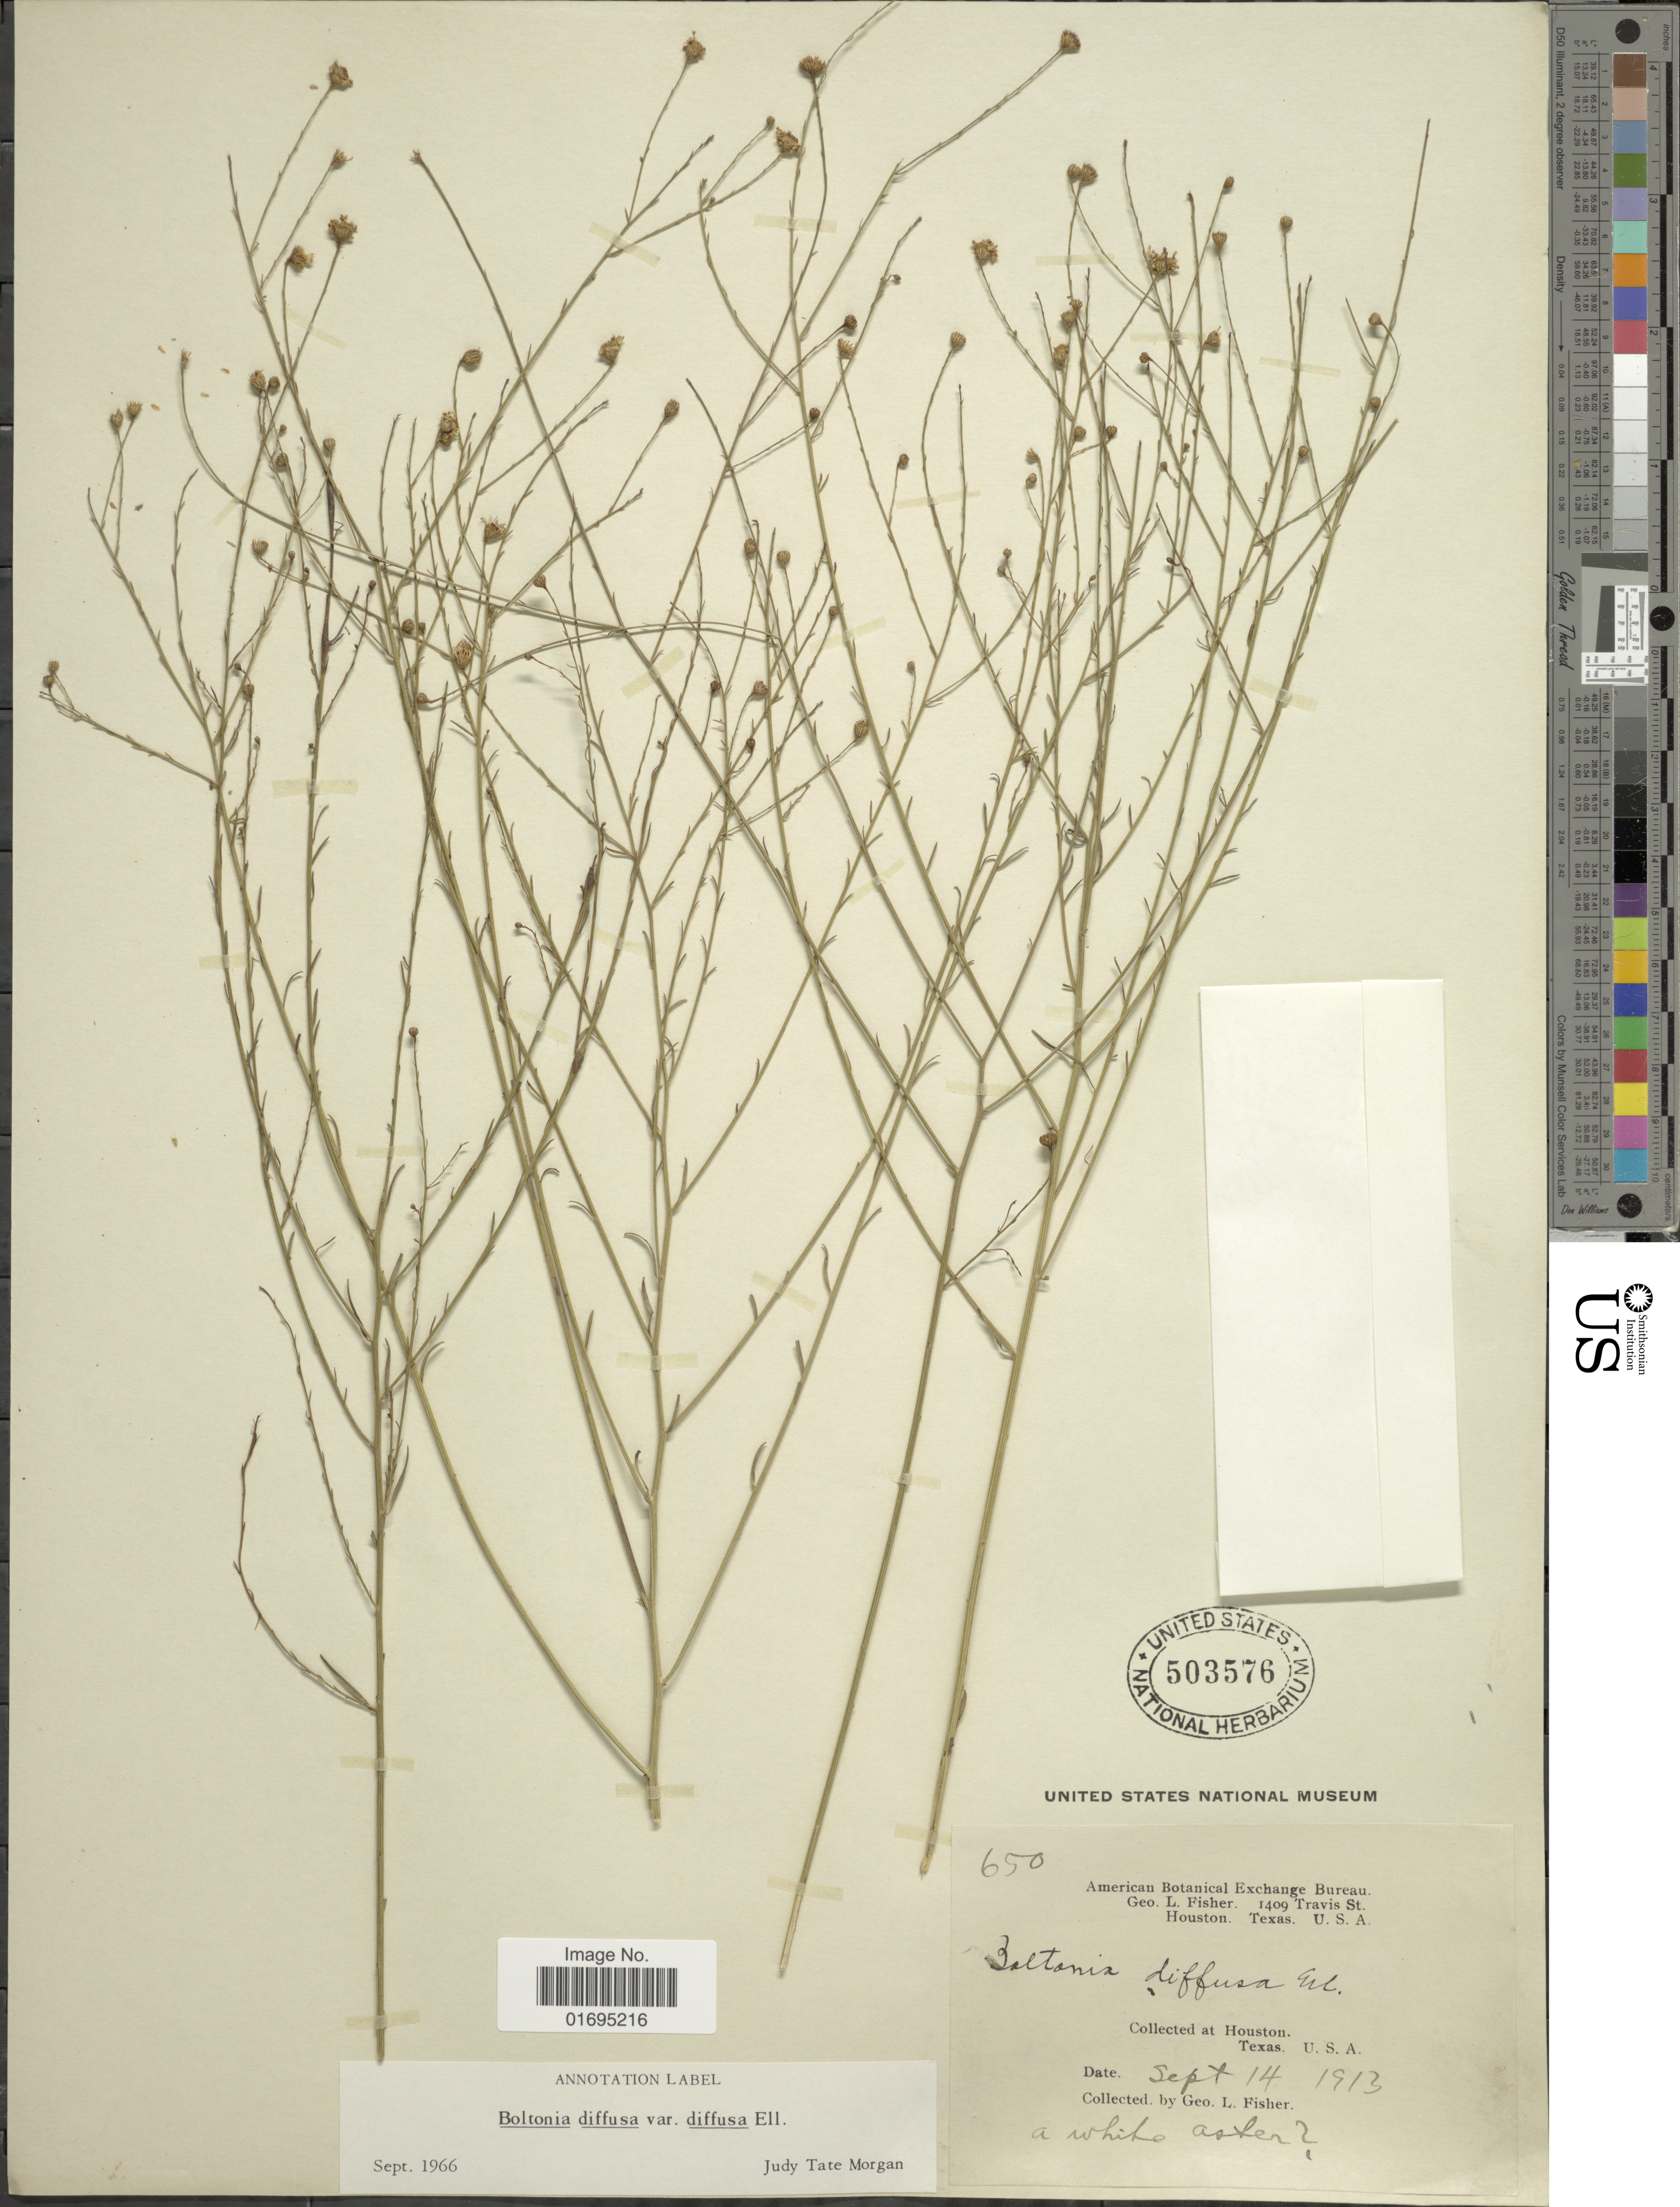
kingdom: Plantae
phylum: Tracheophyta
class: Magnoliopsida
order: Asterales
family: Asteraceae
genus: Boltonia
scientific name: Boltonia diffusa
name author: Elliott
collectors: G. L. Fisher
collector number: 650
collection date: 1913-09-14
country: United States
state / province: Texas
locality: Houston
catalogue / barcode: US 503576